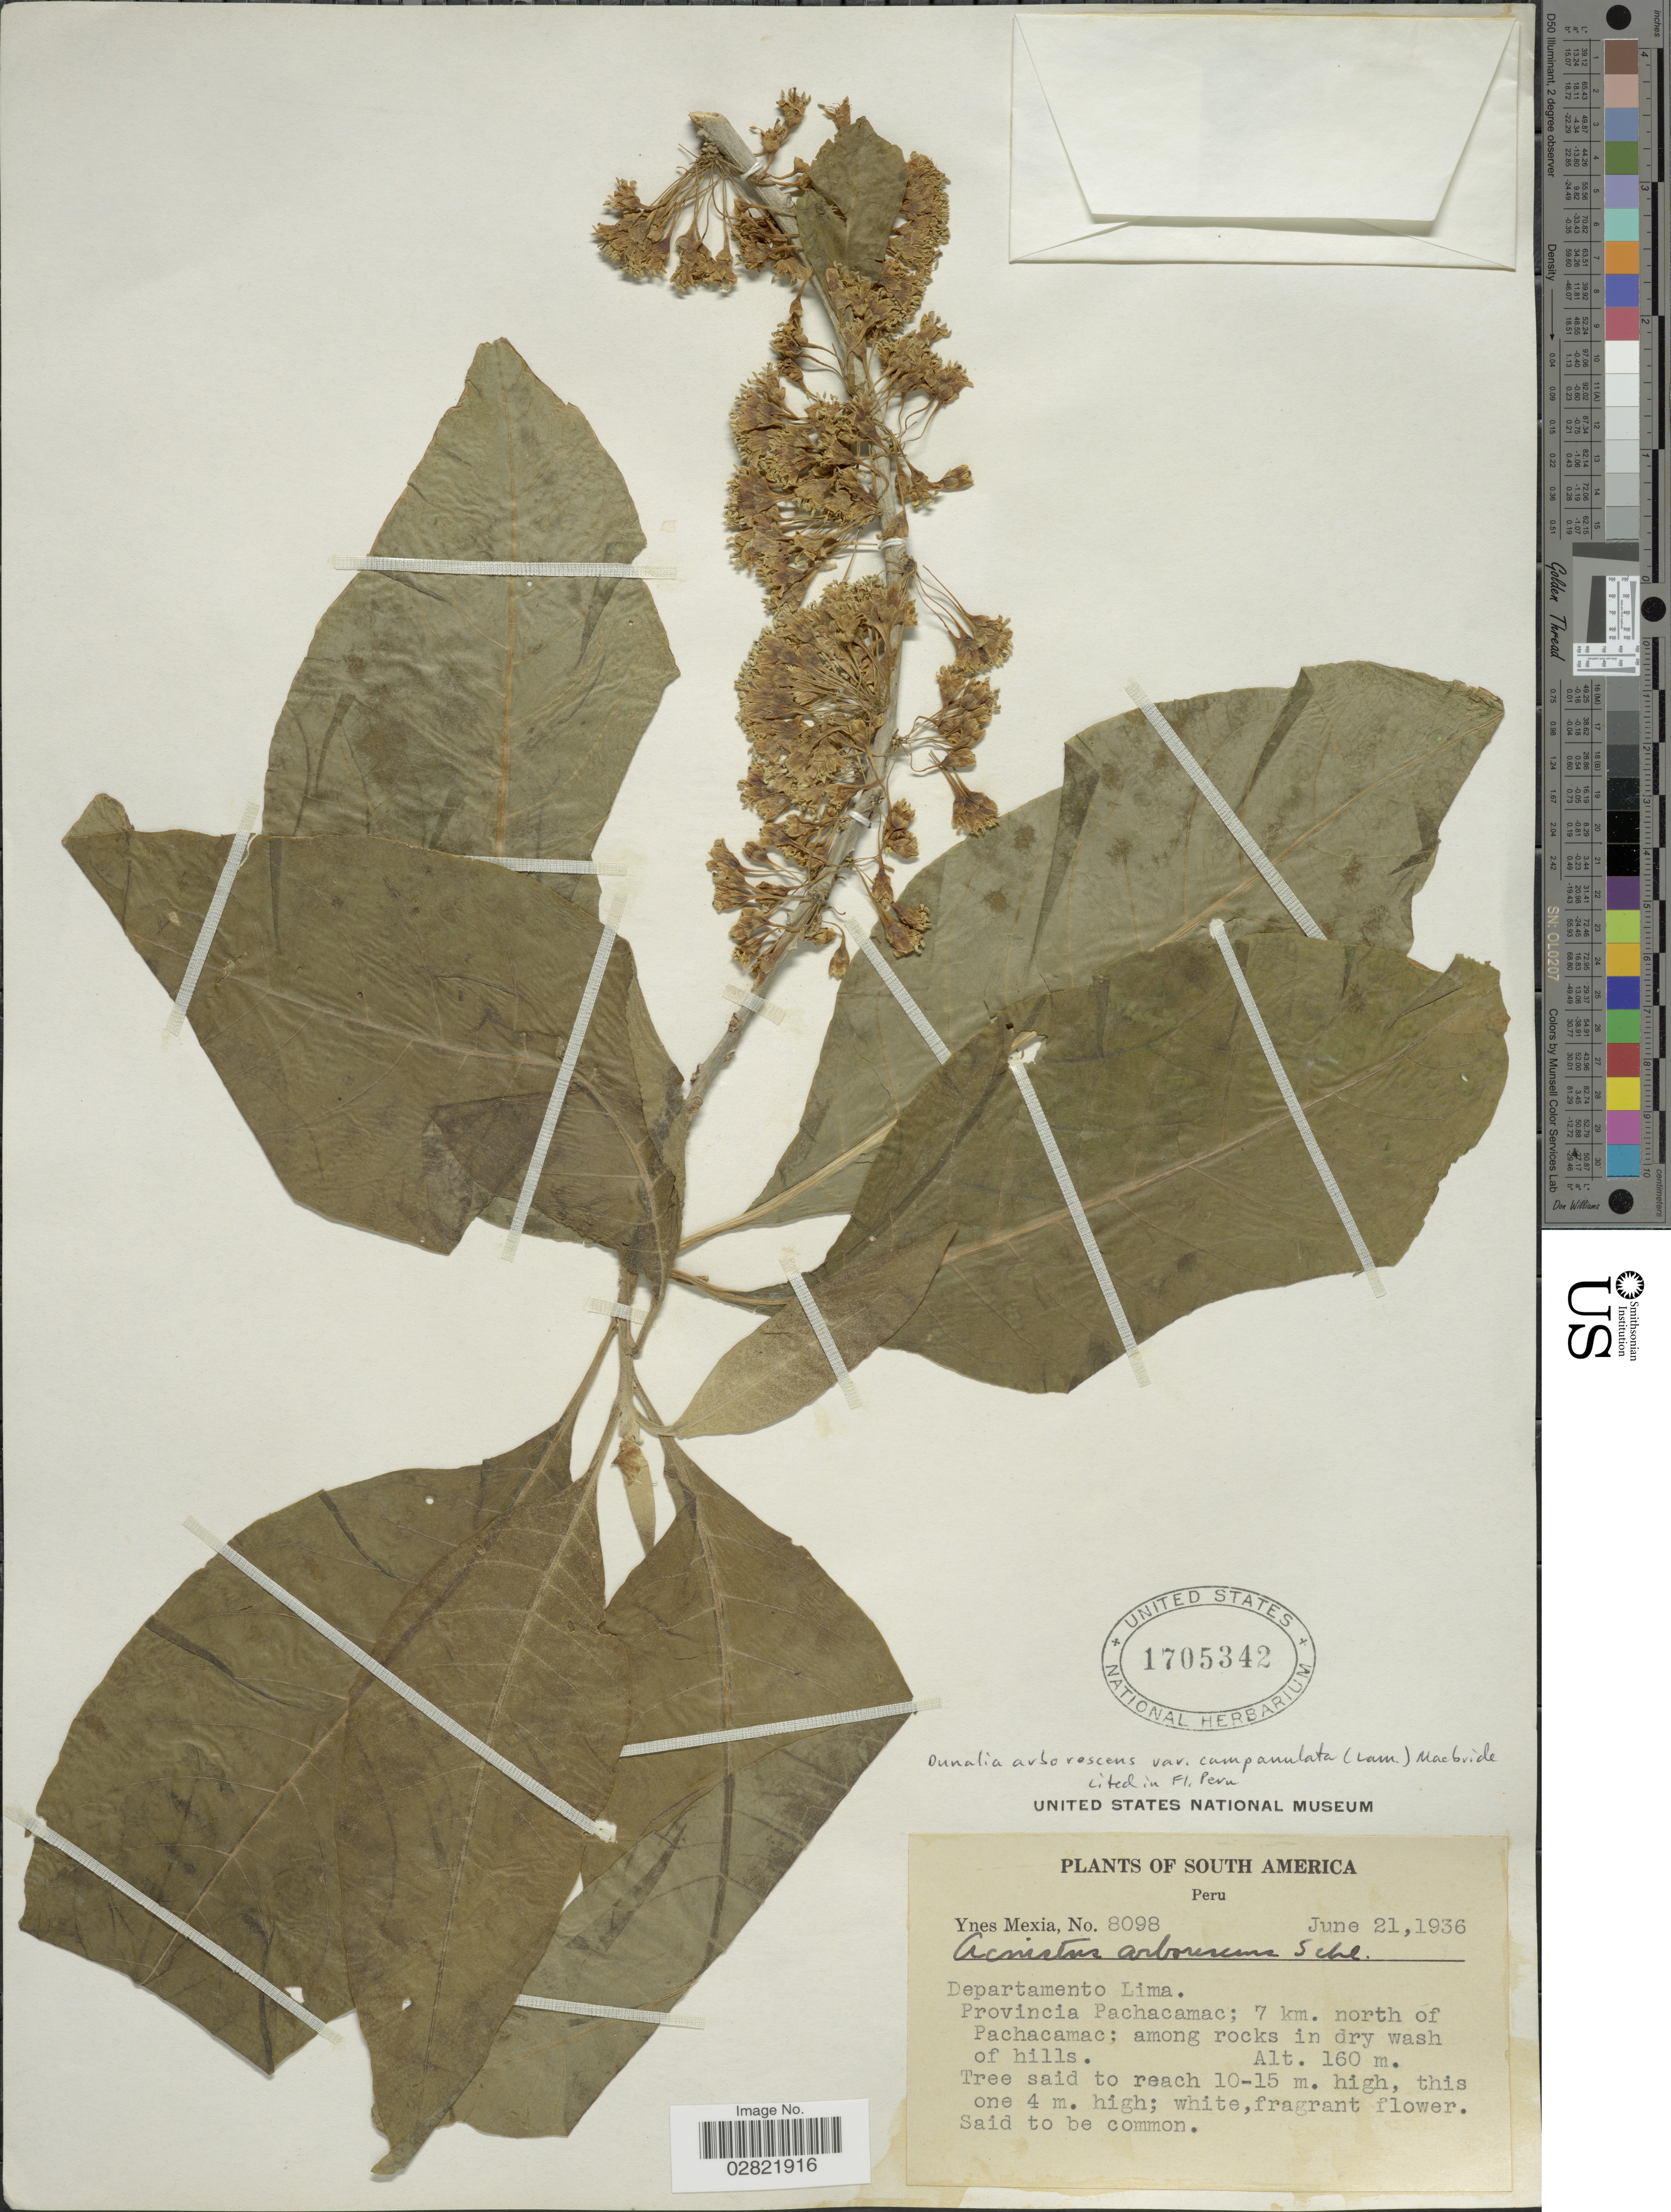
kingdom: Plantae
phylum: Tracheophyta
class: Magnoliopsida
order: Solanales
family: Solanaceae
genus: Acnistus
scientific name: Acnistus arborescens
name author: (L.) Schltdl.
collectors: Y. Mexia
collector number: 8098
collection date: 1936-06-21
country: Peru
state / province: Lima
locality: Departamento Lima, Provincia Pachacamac; 7 km. north of Pachacamac.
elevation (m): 160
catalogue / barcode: US 1705342